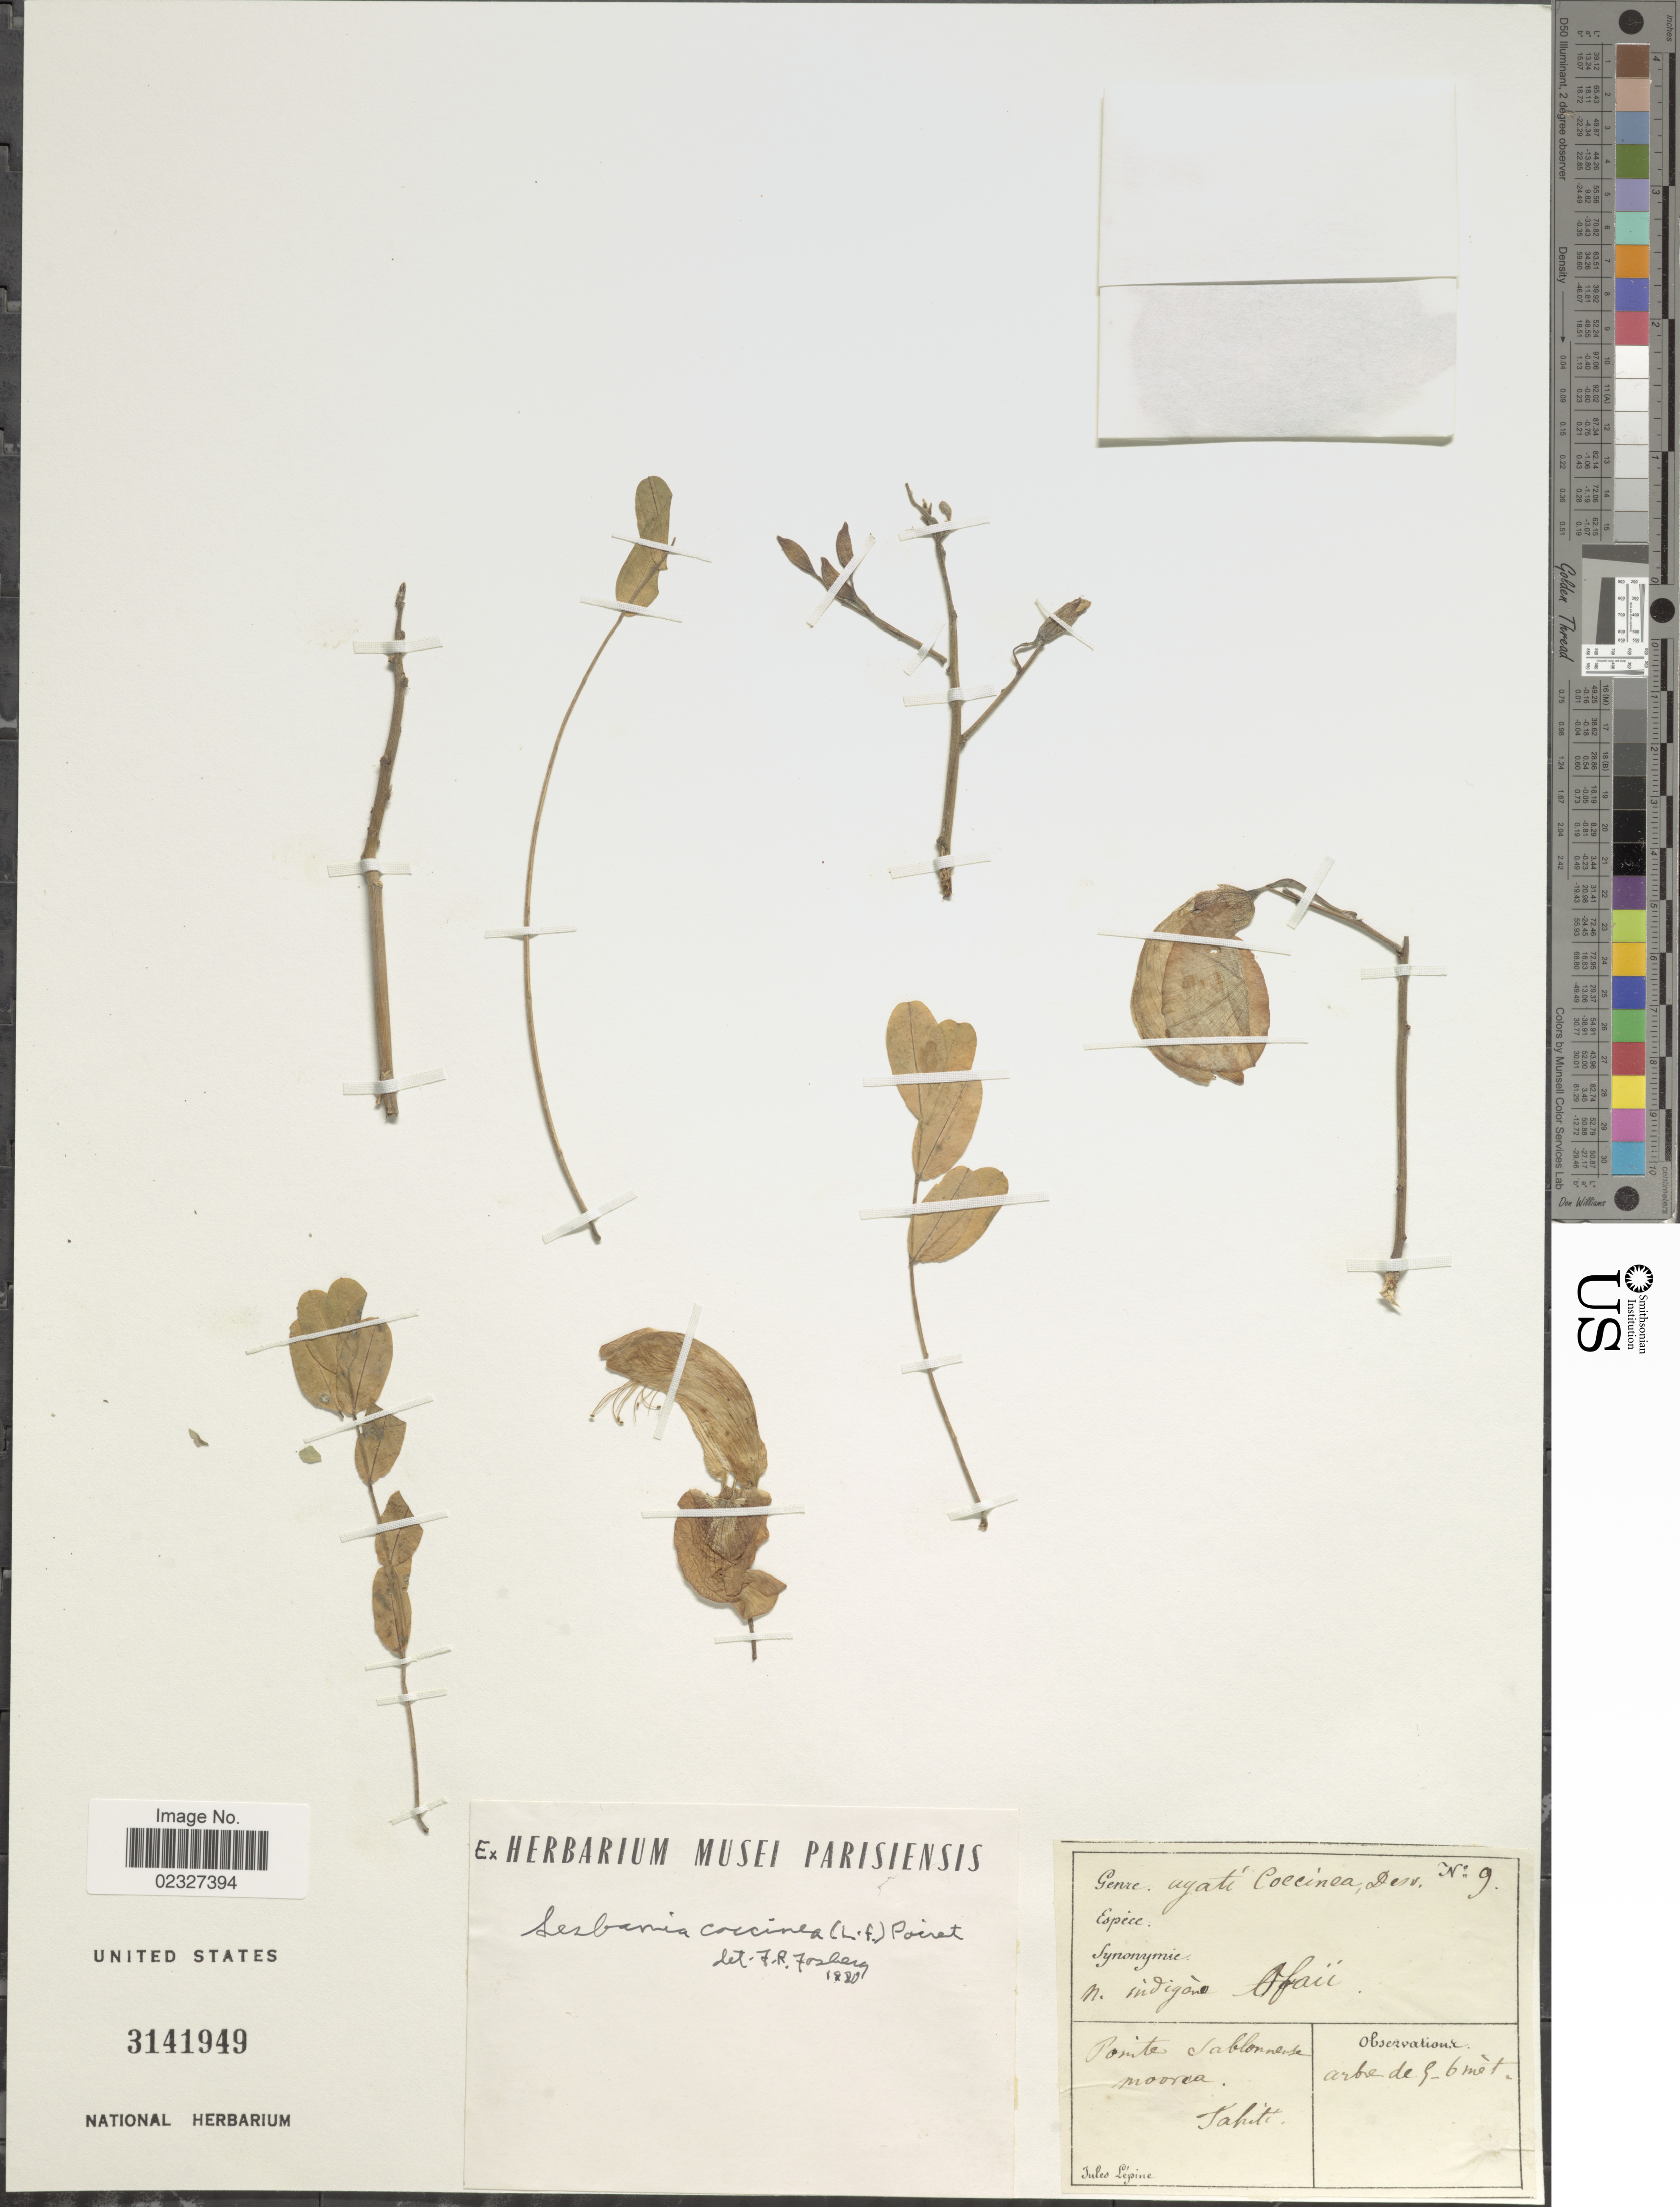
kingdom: Plantae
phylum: Tracheophyta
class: Magnoliopsida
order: Fabales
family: Fabaceae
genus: Sesbania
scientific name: Sesbania coccinea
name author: (L. f.) Poir.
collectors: J. Lepine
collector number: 9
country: French Polynesia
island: Tahiti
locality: Pointe Sablonnense moorea [interpreted], Tahiti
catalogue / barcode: US 3141949